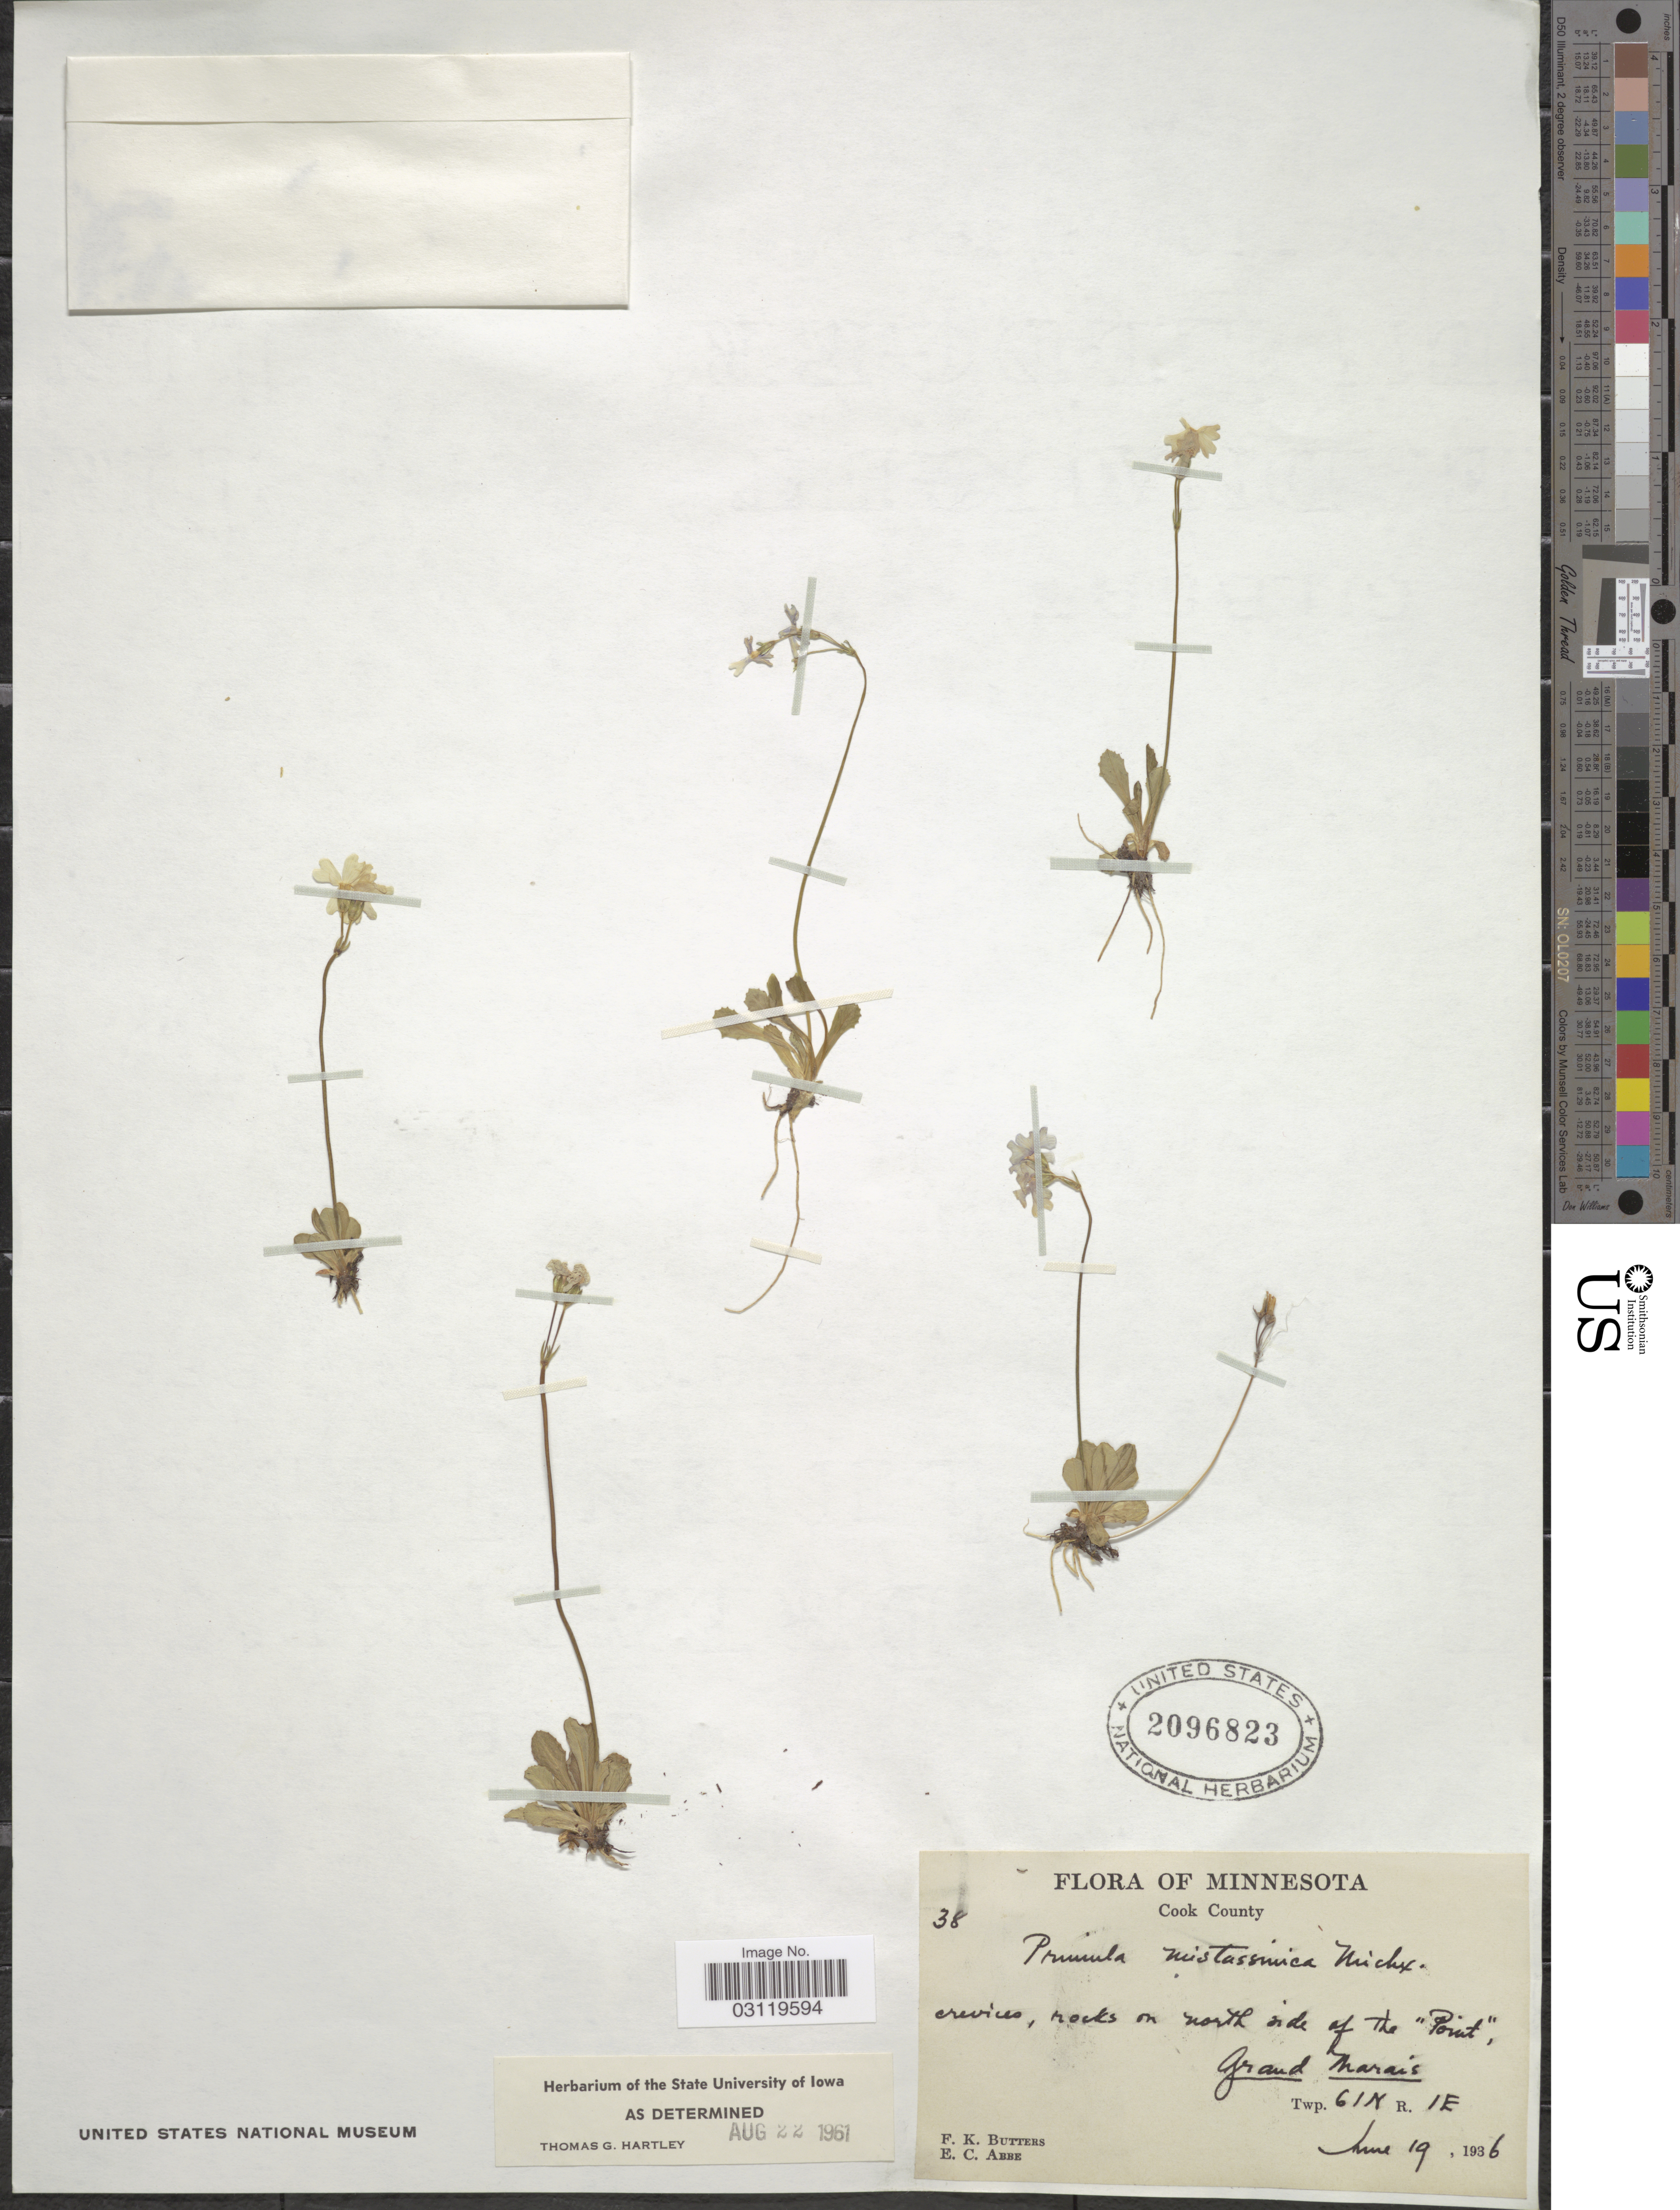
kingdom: Plantae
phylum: Tracheophyta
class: Magnoliopsida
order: Ericales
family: Primulaceae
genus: Primula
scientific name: Primula mistassinica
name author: Michx.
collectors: F. K. Butters & E. C. Abbe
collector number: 38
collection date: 1936-06-19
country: United States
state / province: Minnesota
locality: Cook County, crevices, rocks on north side of the "Point", Grand Marais, Twp. 61N R.1E.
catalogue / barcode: US 2096823